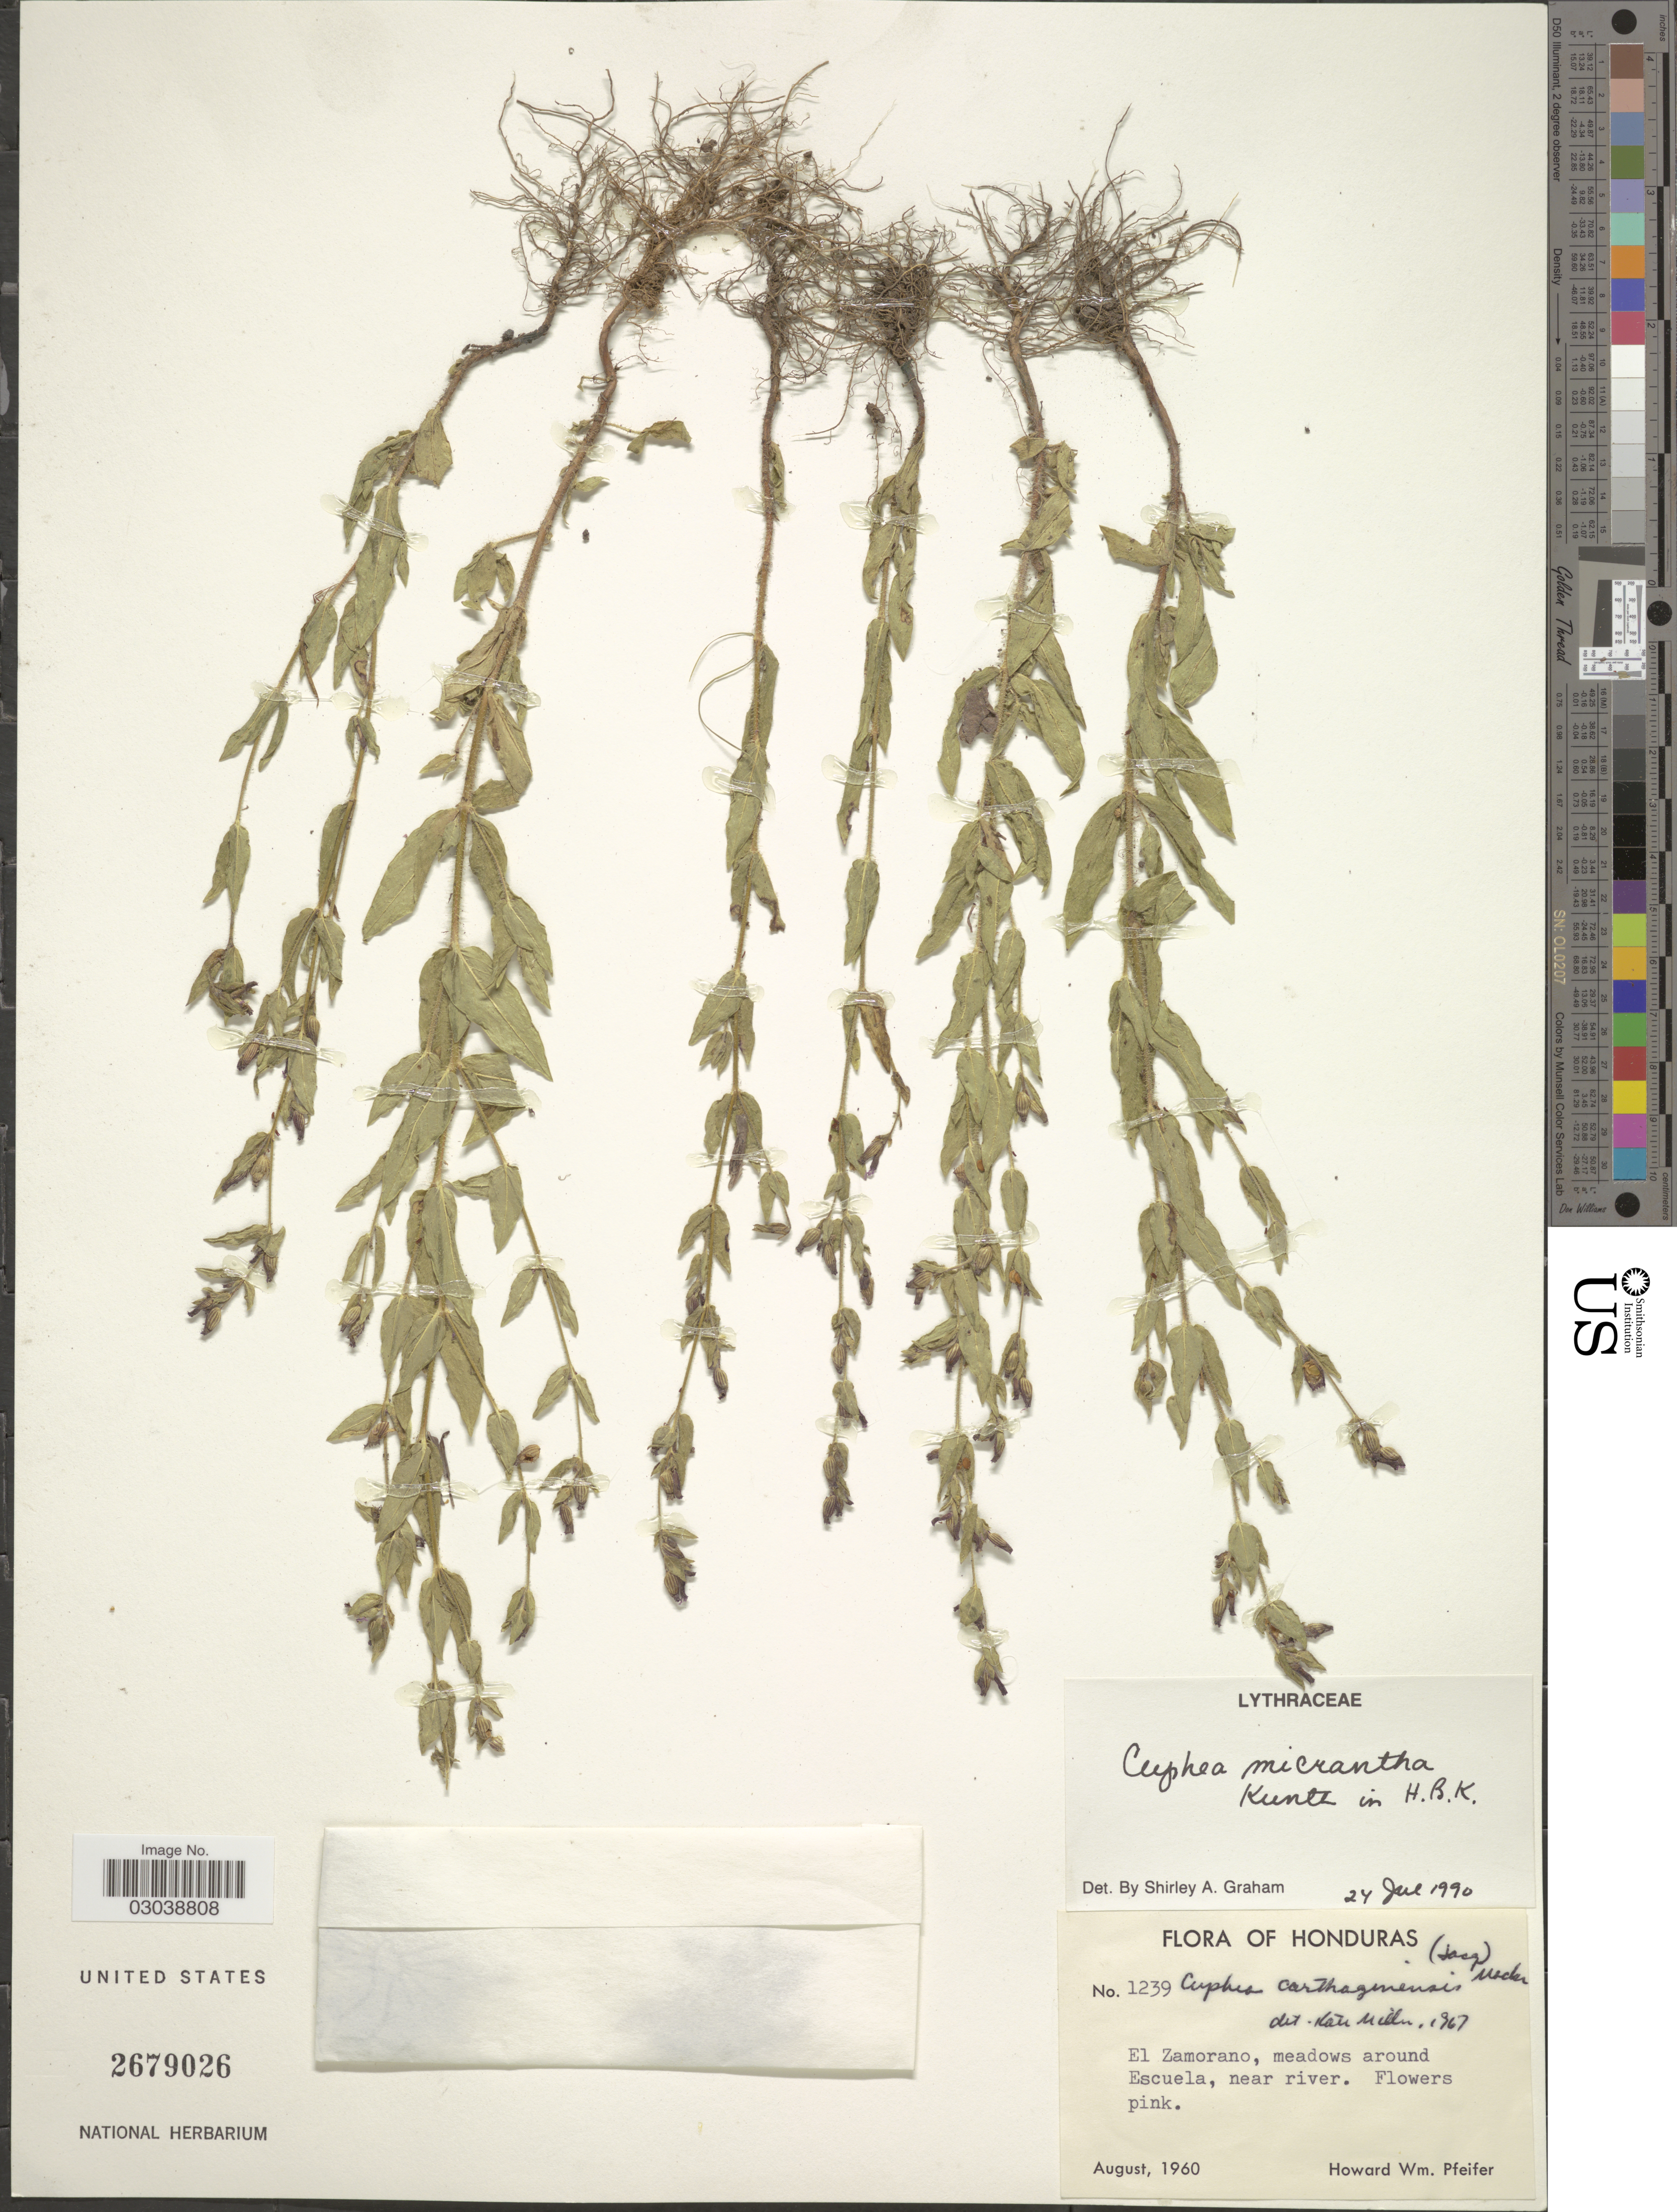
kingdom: Plantae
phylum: Tracheophyta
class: Magnoliopsida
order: Myrtales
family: Lythraceae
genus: Cuphea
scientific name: Cuphea micrantha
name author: Kunth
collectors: H. W. Pfeifer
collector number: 1239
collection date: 1960-08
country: Honduras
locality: El Zamorano, meadows around Escuela, near river.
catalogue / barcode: US 2679026